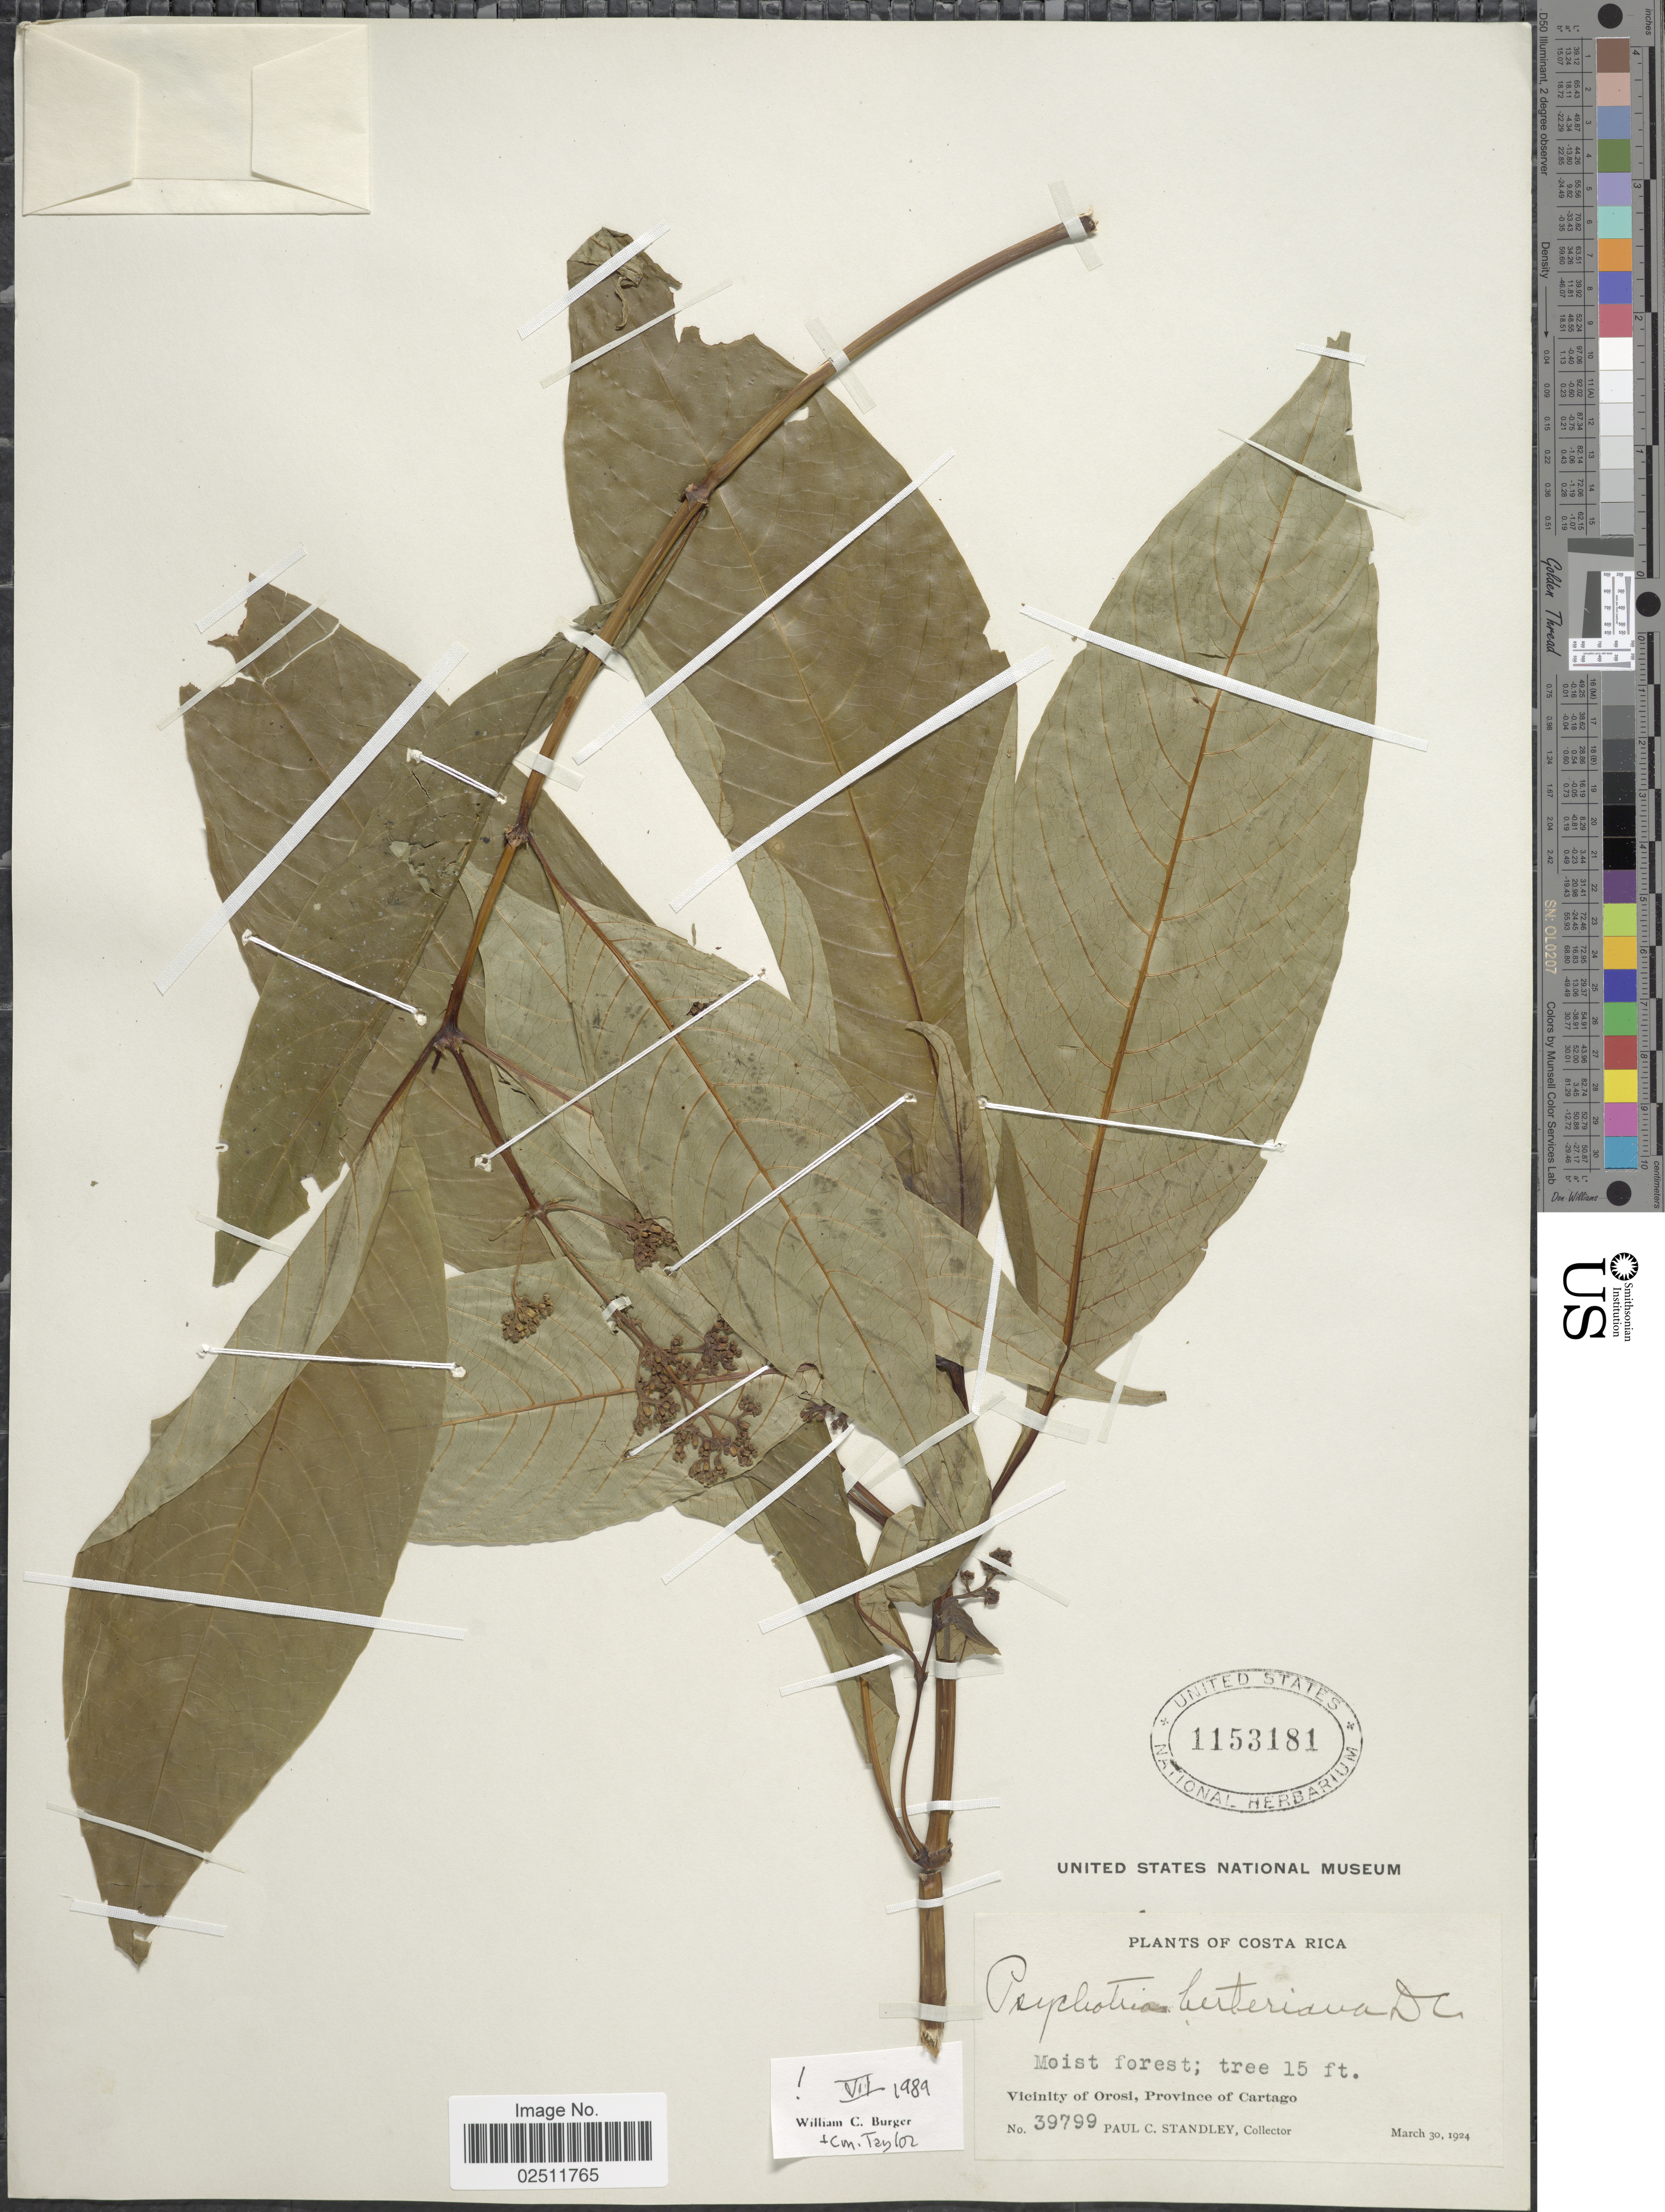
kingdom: Plantae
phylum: Tracheophyta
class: Magnoliopsida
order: Gentianales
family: Rubiaceae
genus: Psychotria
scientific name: Psychotria berteroana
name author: DC.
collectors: P. C. Standley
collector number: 39799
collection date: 1924-03-30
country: Costa Rica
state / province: Cartago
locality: Vicinity of Orosi.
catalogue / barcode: US 1153181